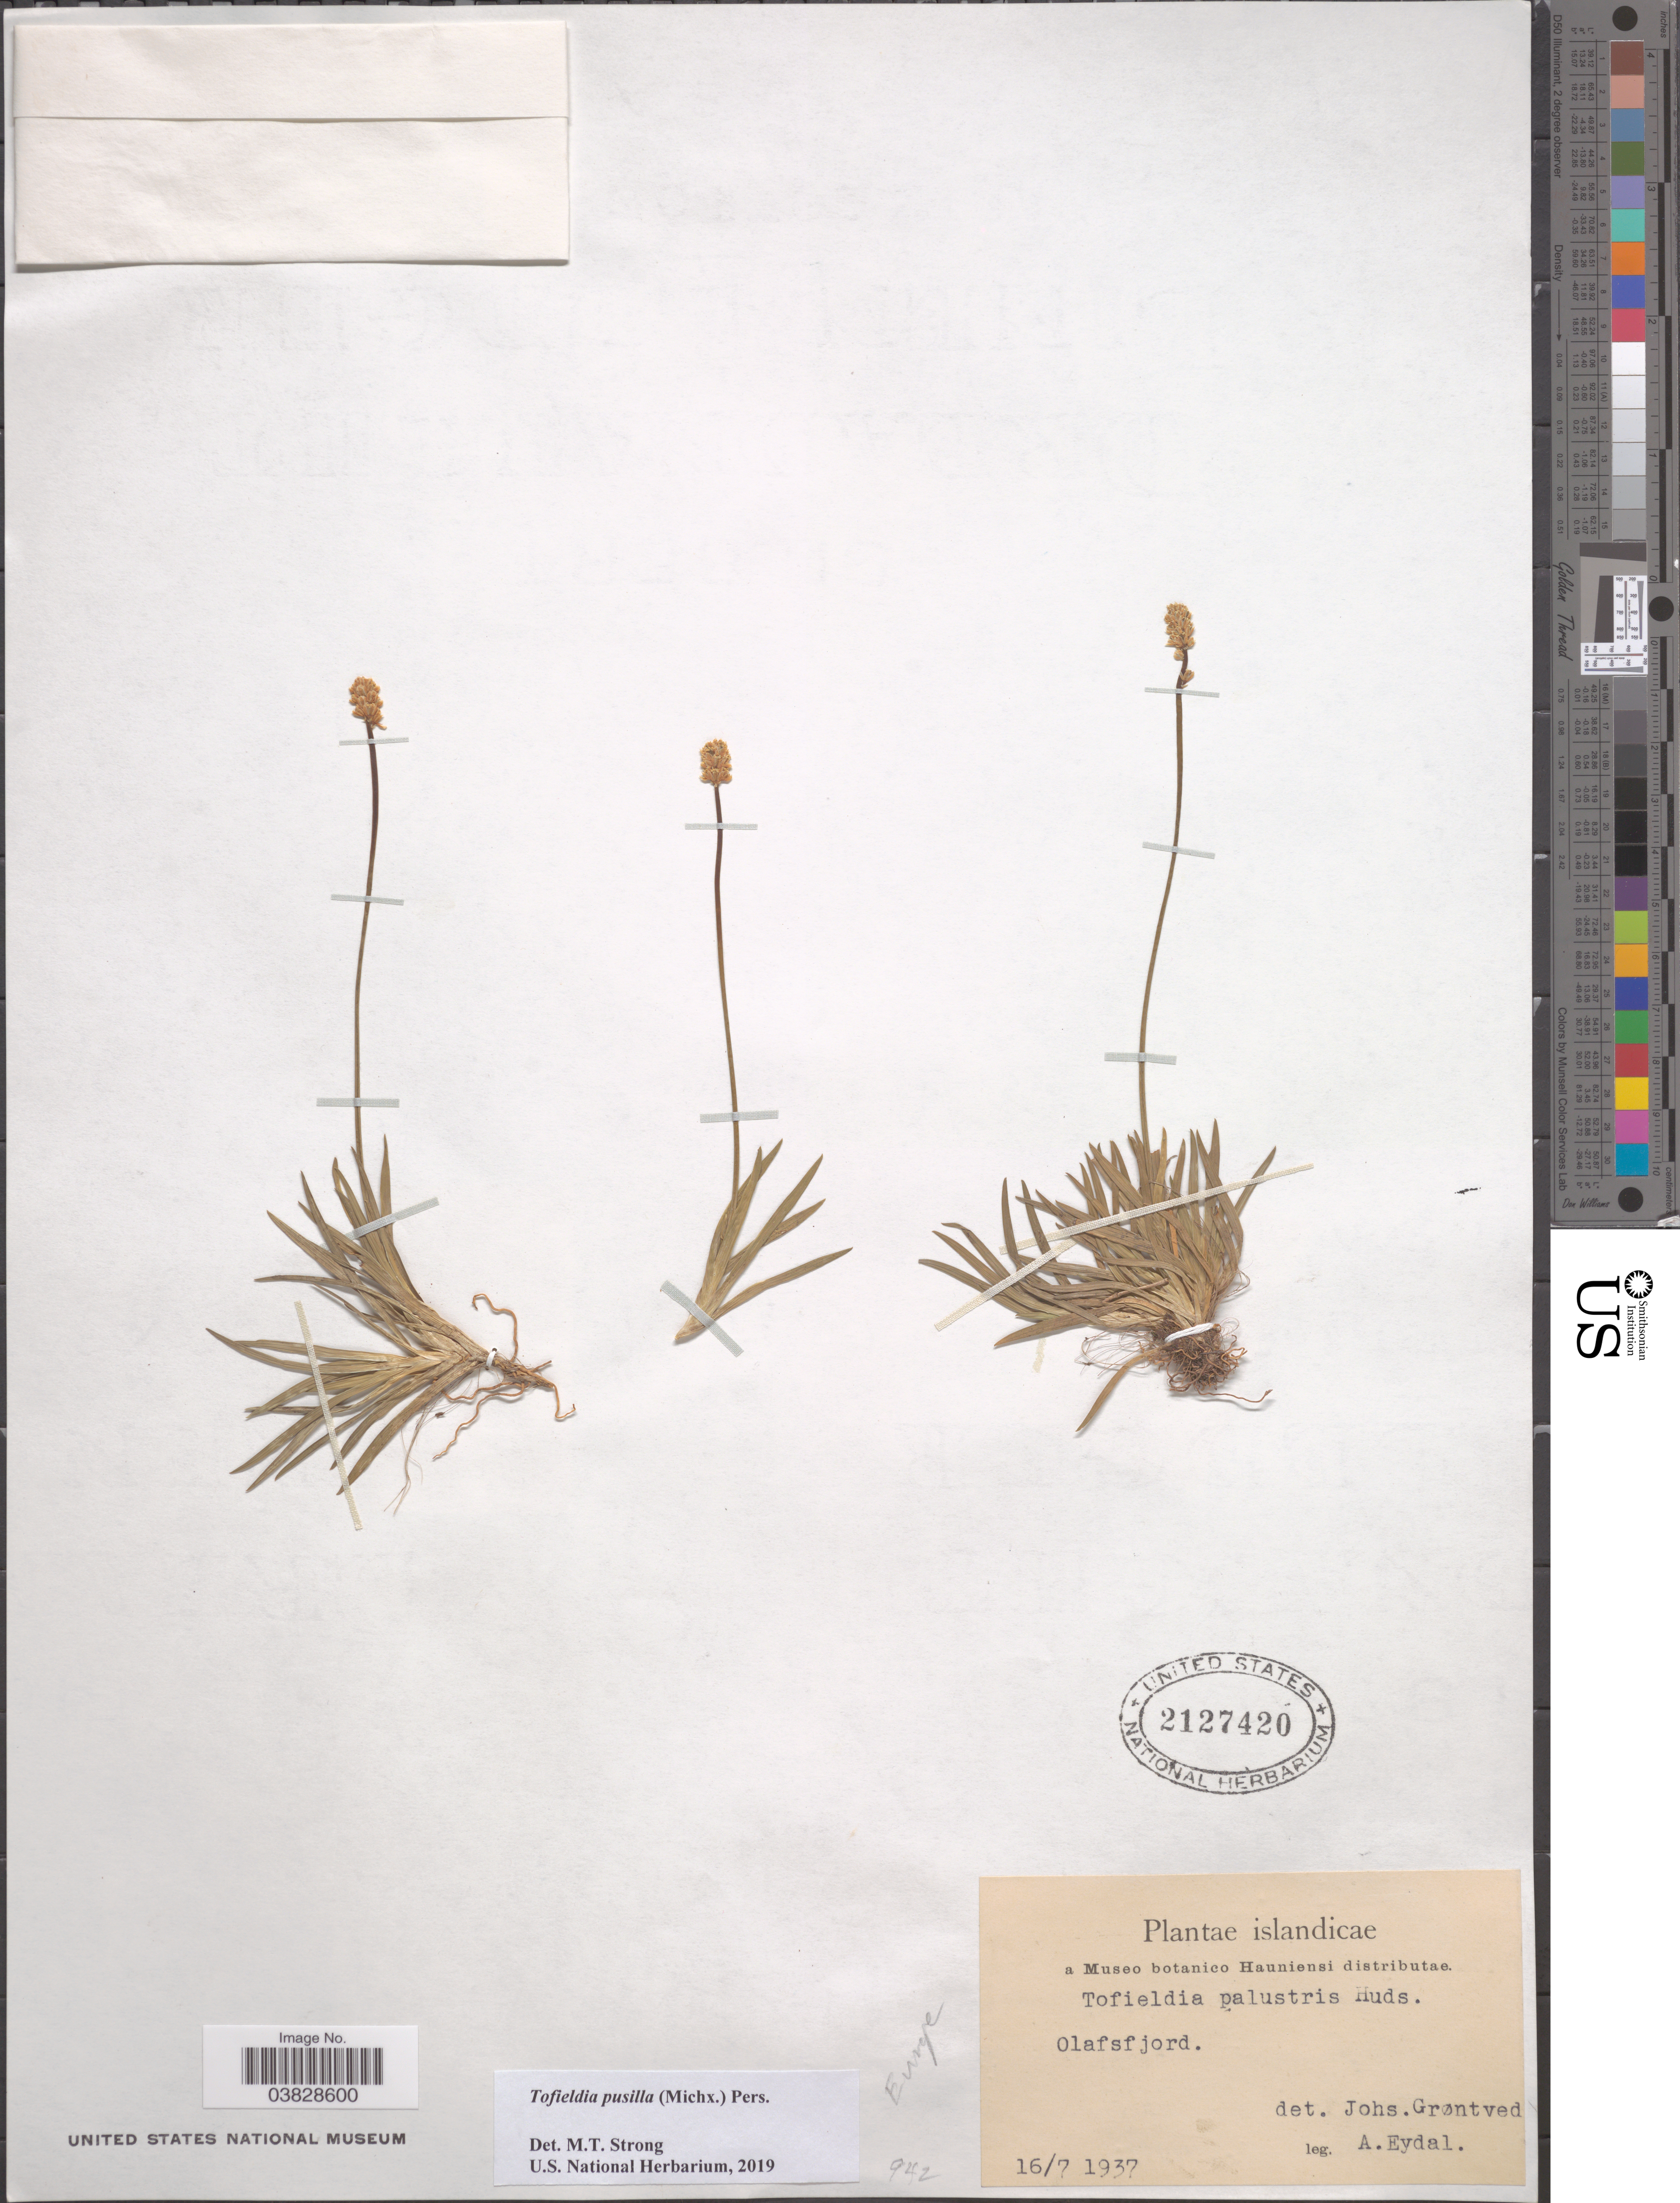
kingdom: Plantae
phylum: Tracheophyta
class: Liliopsida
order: Alismatales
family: Tofieldiaceae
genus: Tofieldia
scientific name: Tofieldia pusilla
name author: (Michx.) Pers.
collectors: J. Grøntved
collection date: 1937-07-16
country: Iceland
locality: Islandicae. Olafsfjord.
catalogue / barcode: US 2127420